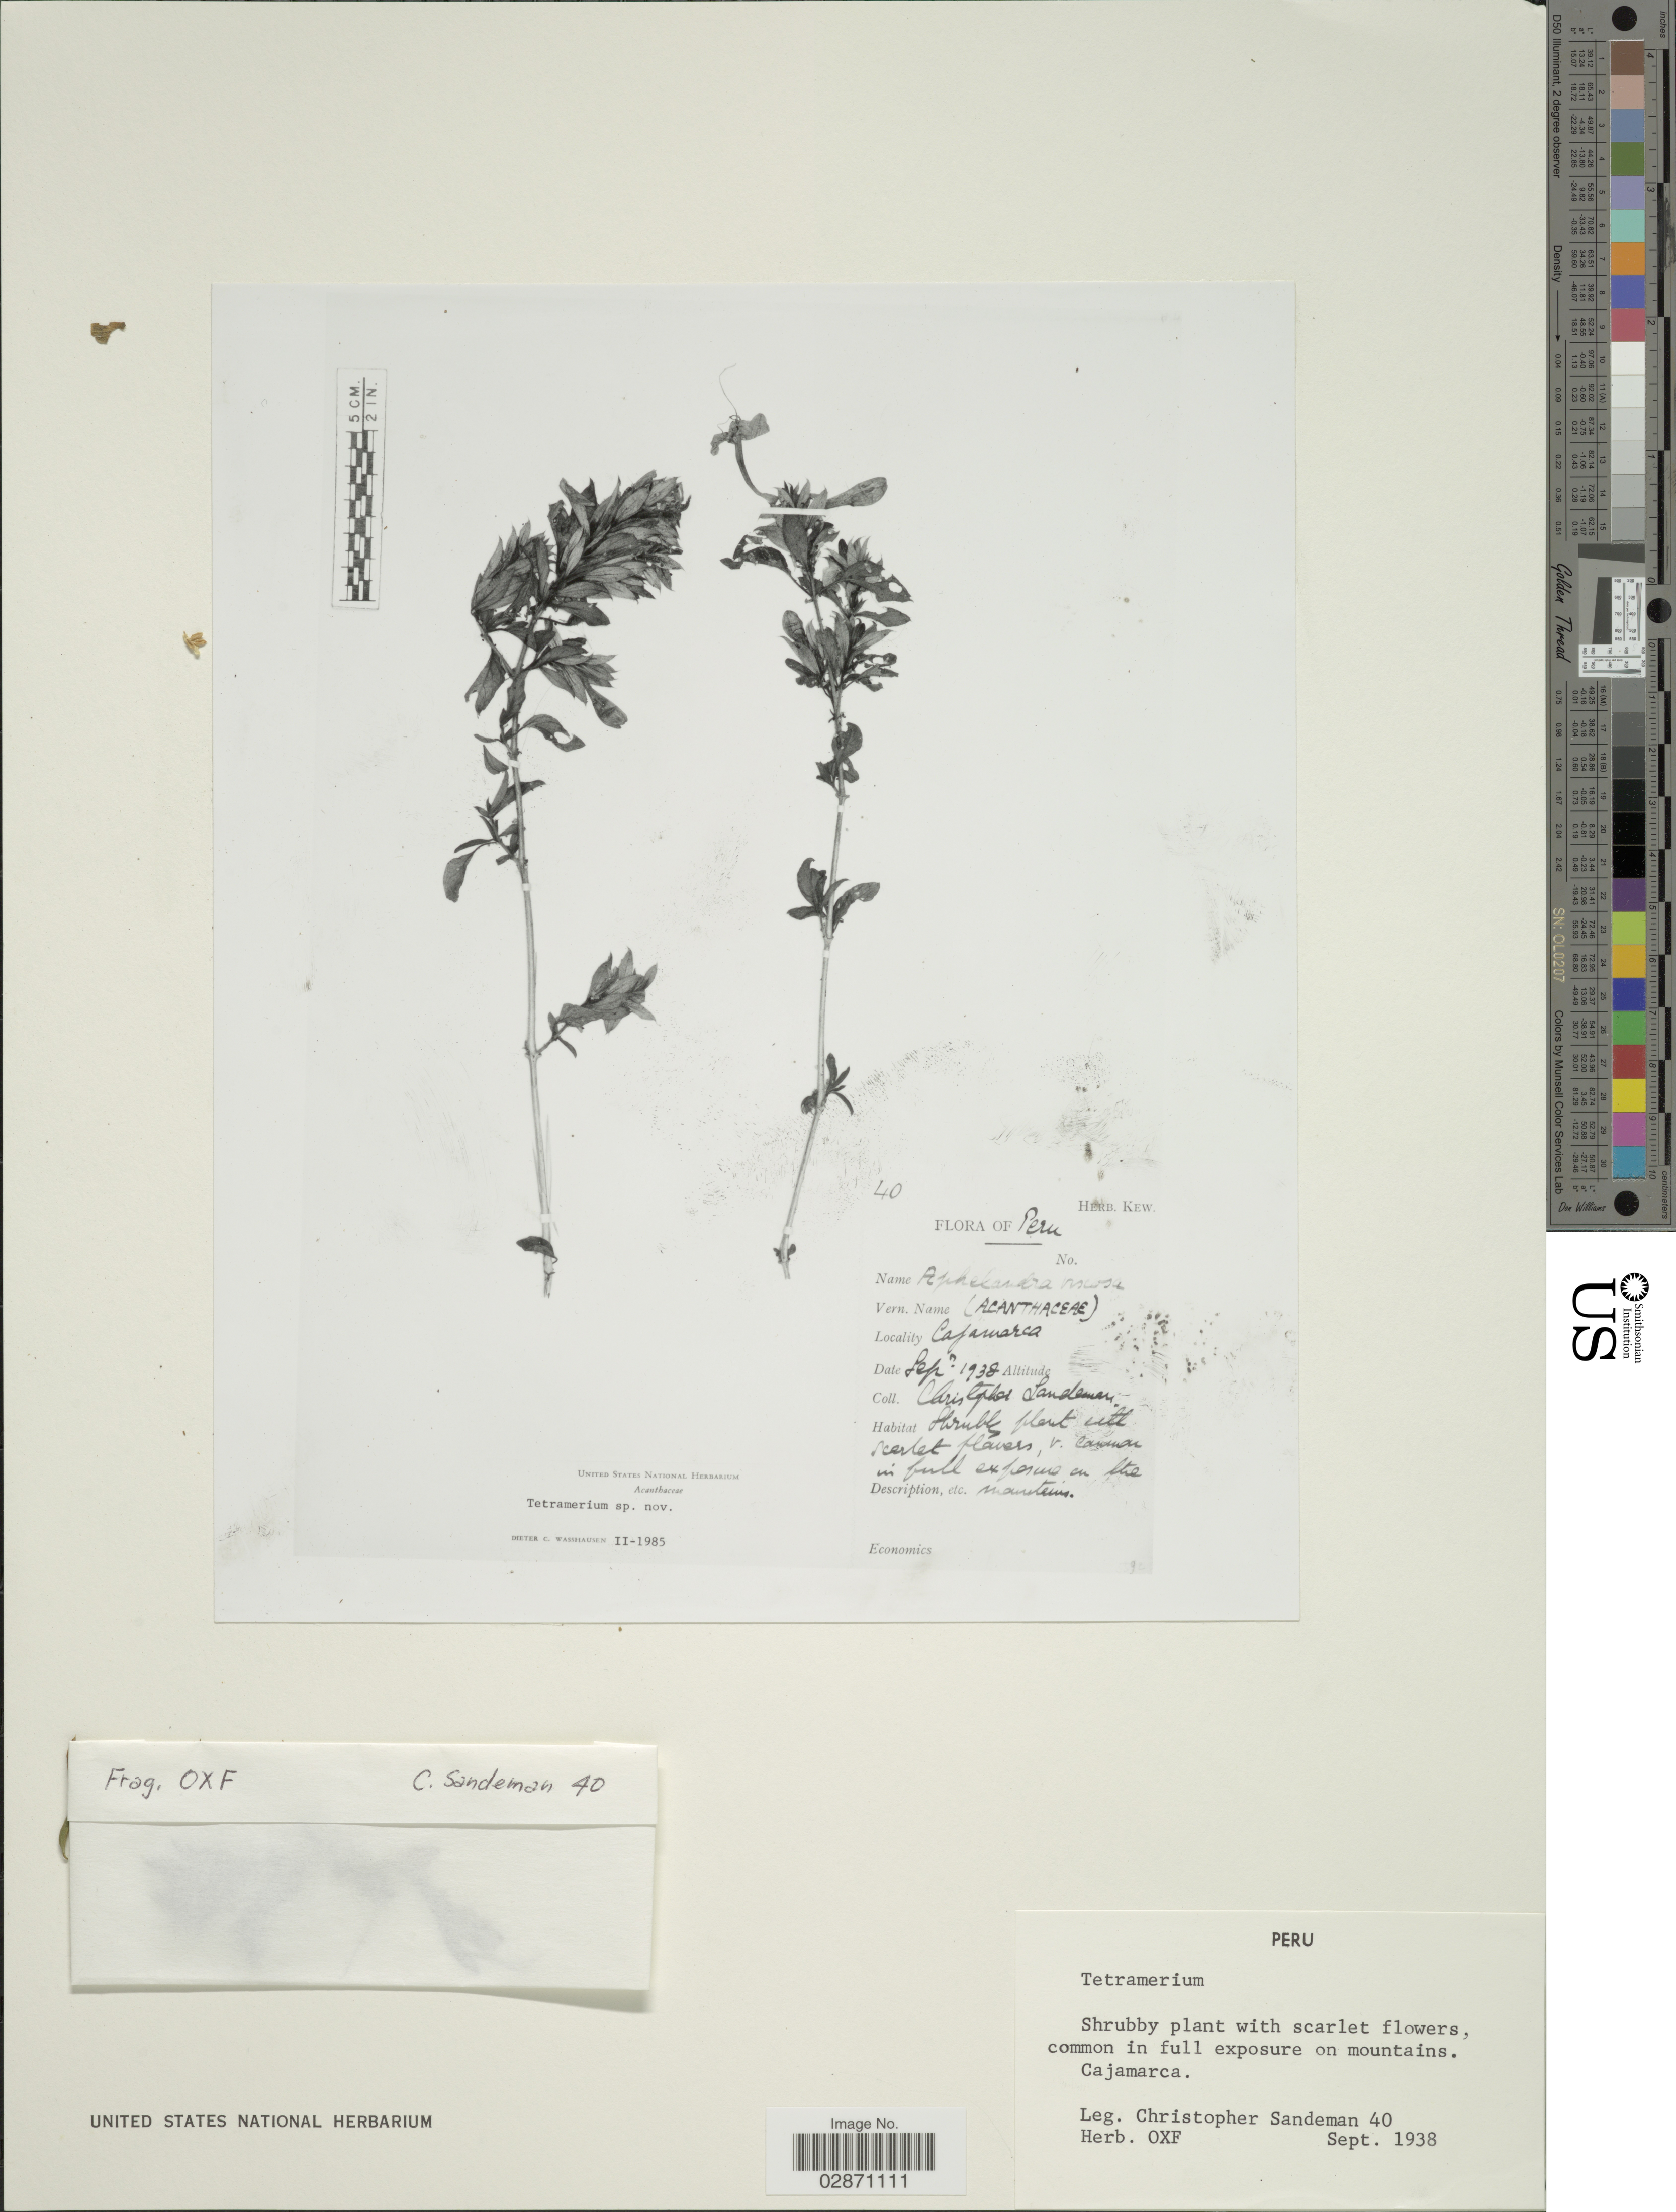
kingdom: Plantae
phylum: Tracheophyta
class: Magnoliopsida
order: Lamiales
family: Acanthaceae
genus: Tetramerium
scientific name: Tetramerium sagasteguianum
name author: T.F. Daniel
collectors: C. Sandeman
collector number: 40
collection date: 1938-09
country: Peru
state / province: Cajamarca